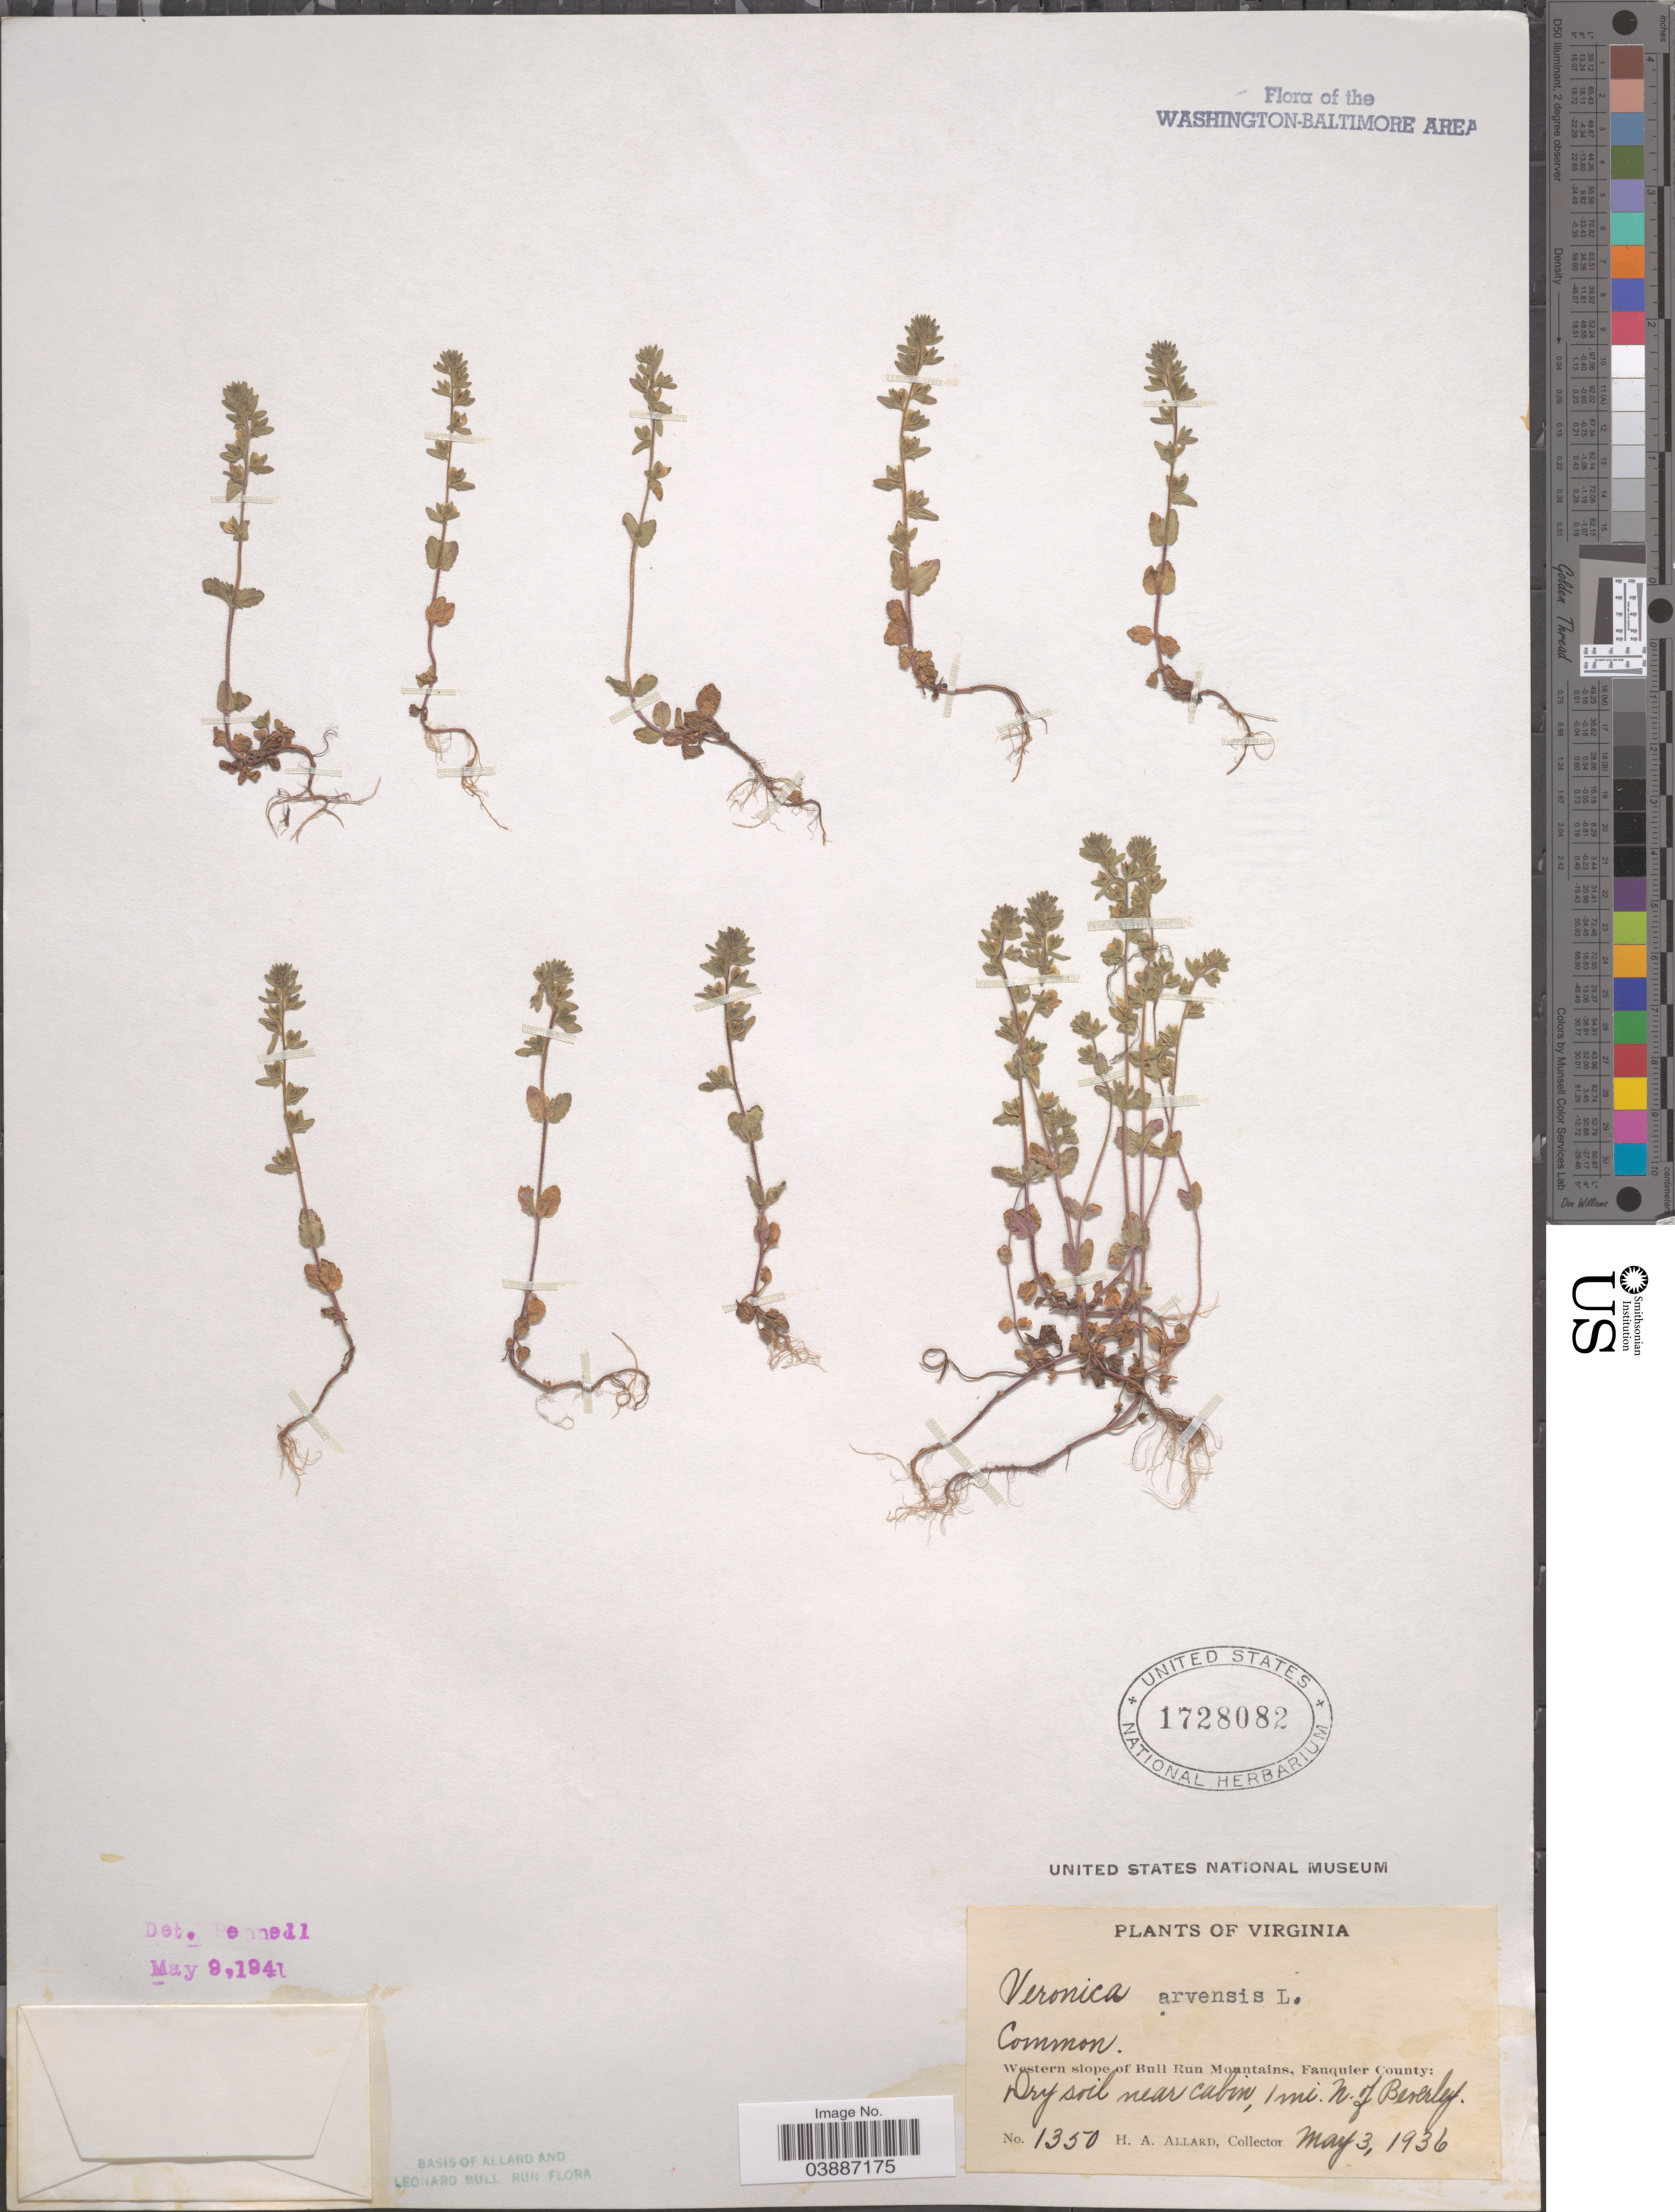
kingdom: Plantae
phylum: Tracheophyta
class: Magnoliopsida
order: Lamiales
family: Plantaginaceae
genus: Veronica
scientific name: Veronica arvensis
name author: L.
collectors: H. A. Allard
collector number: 1350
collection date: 1936-05-03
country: United States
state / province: Virginia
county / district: Fauquier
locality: Western slope of Bull Run Mountains, Fauquier County: Near cabin, 1 mi. N. of Beverley.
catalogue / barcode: US 1728082